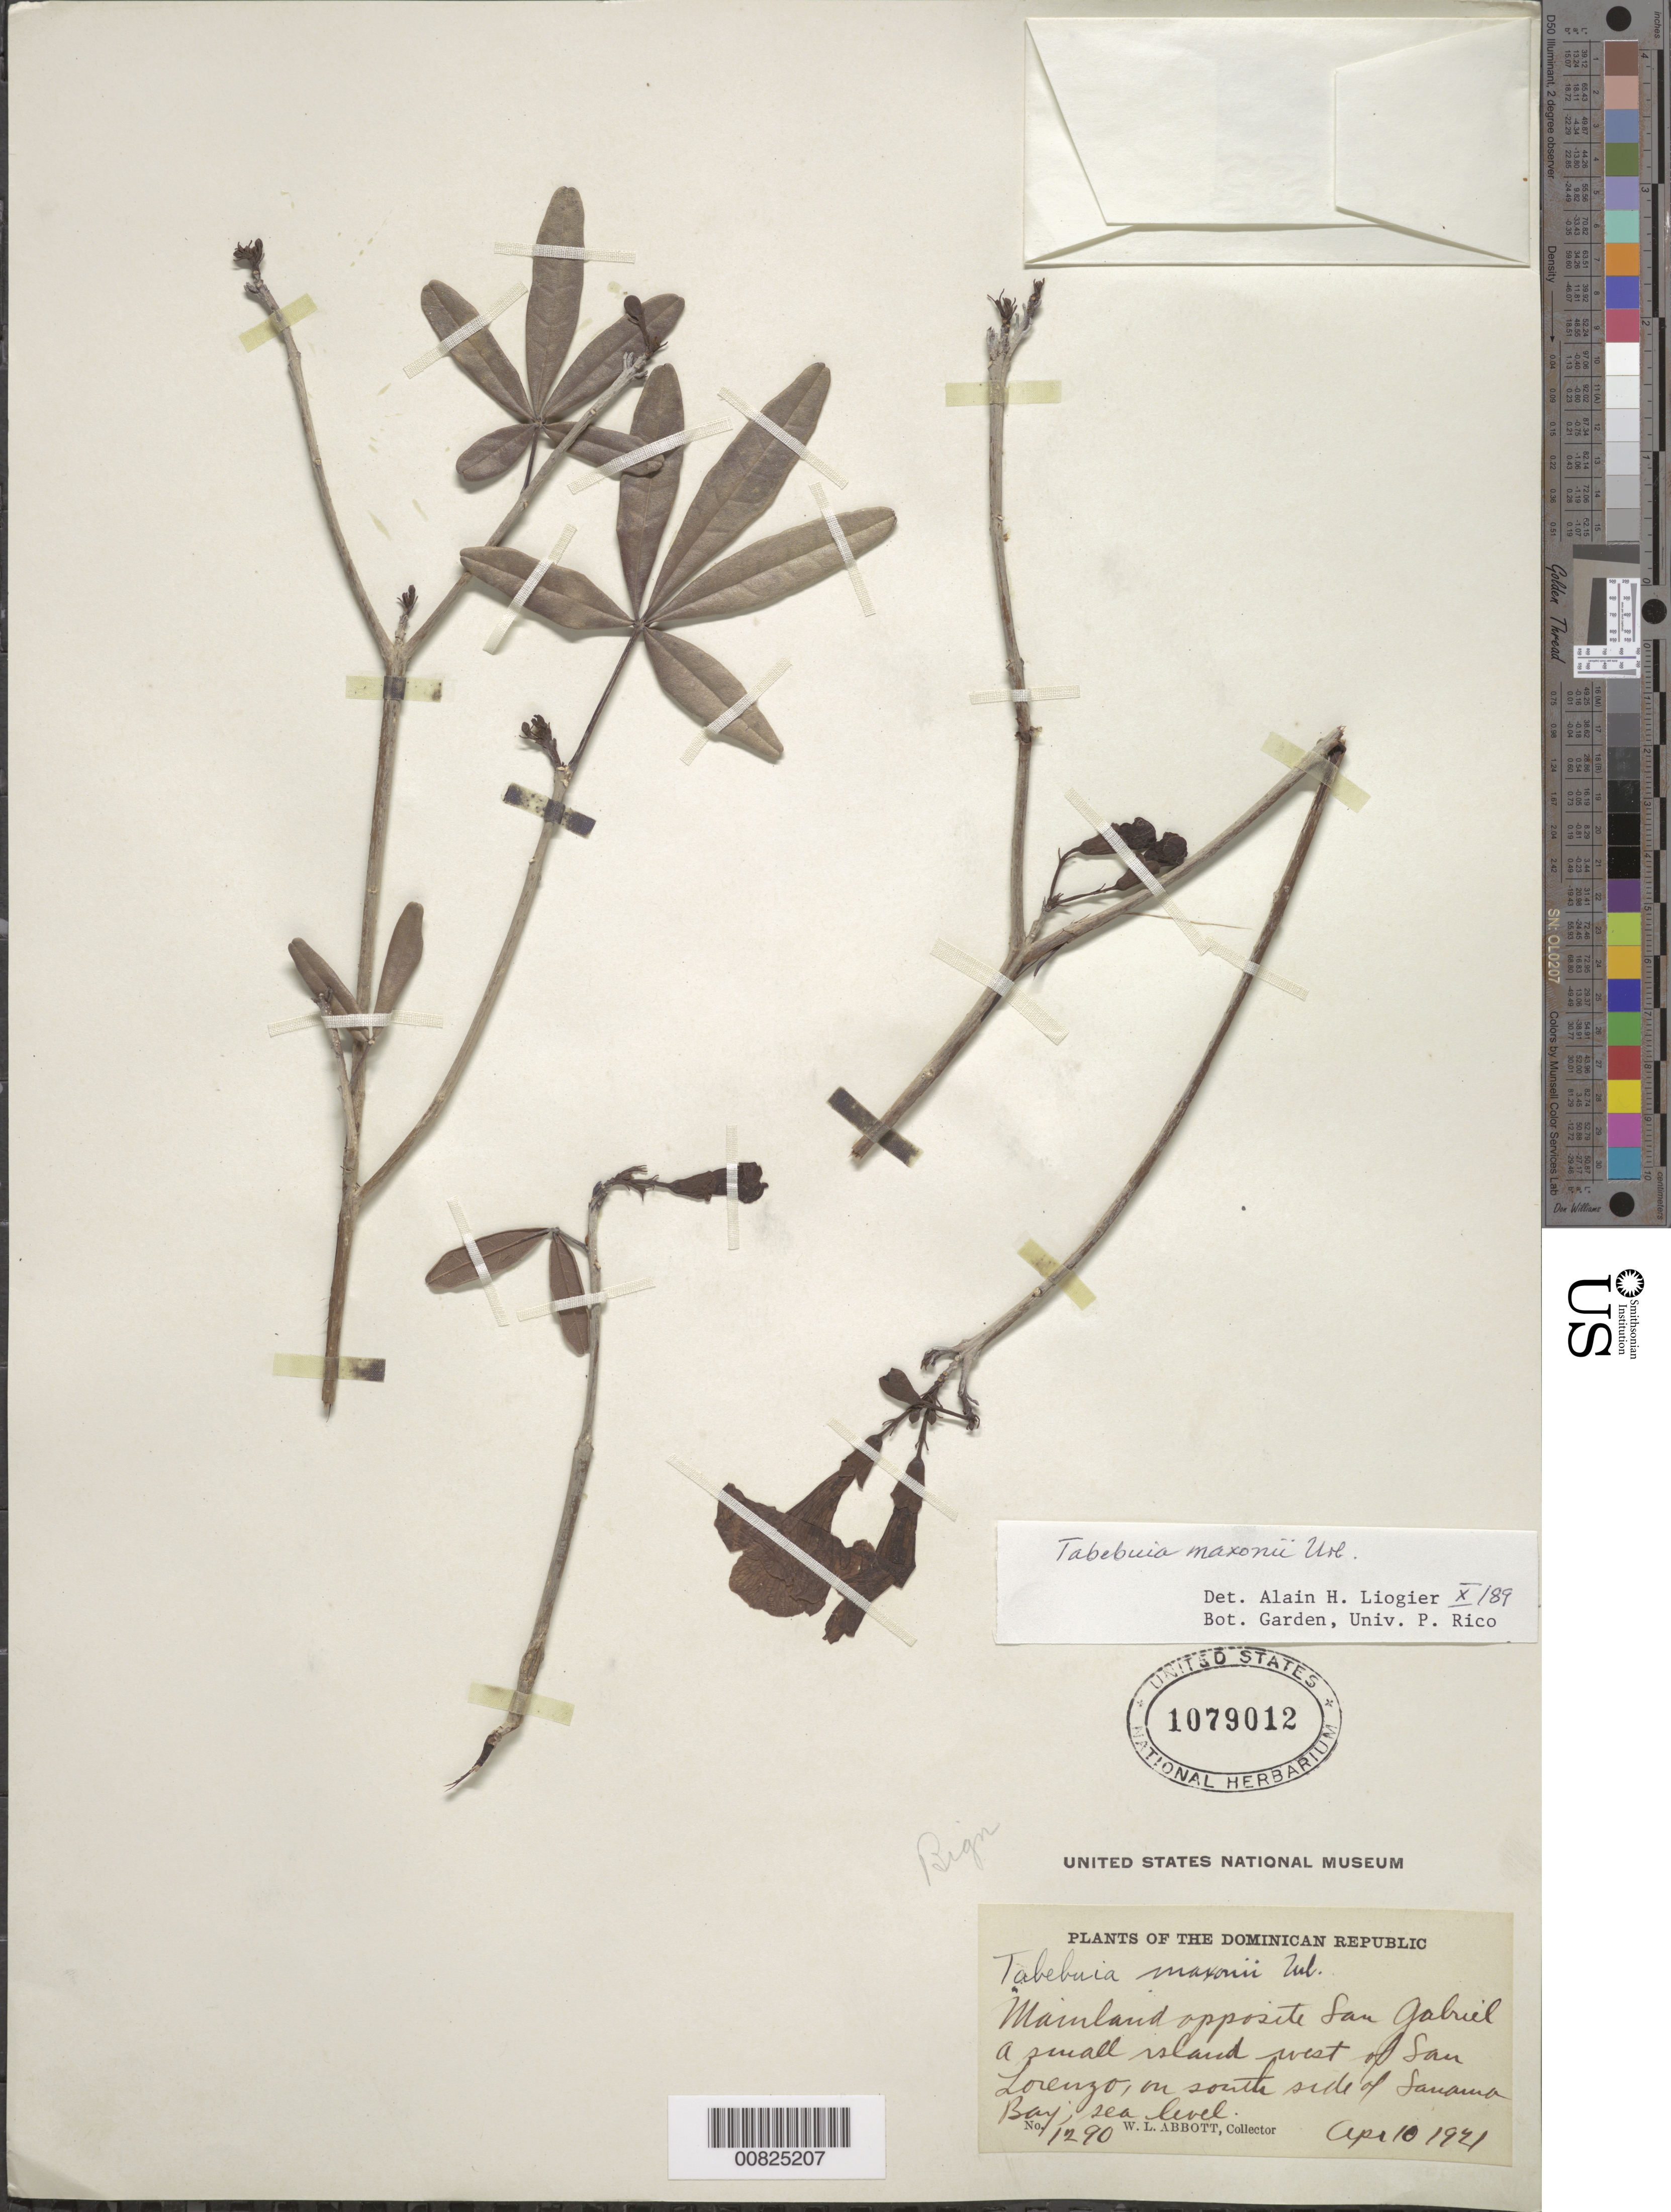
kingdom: Plantae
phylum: Tracheophyta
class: Magnoliopsida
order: Lamiales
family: Bignoniaceae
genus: Tabebuia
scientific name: Tabebuia maxonii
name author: Urb.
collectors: W. L. Abbott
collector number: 1290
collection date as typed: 10 Apr 1921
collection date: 1921-04-10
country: Dominican Republic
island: Hispaniola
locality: Mainland opposite San Gabriel, a small island W of San Lorenzo, on S side of Samana Bay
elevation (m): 0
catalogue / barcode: US 1079012